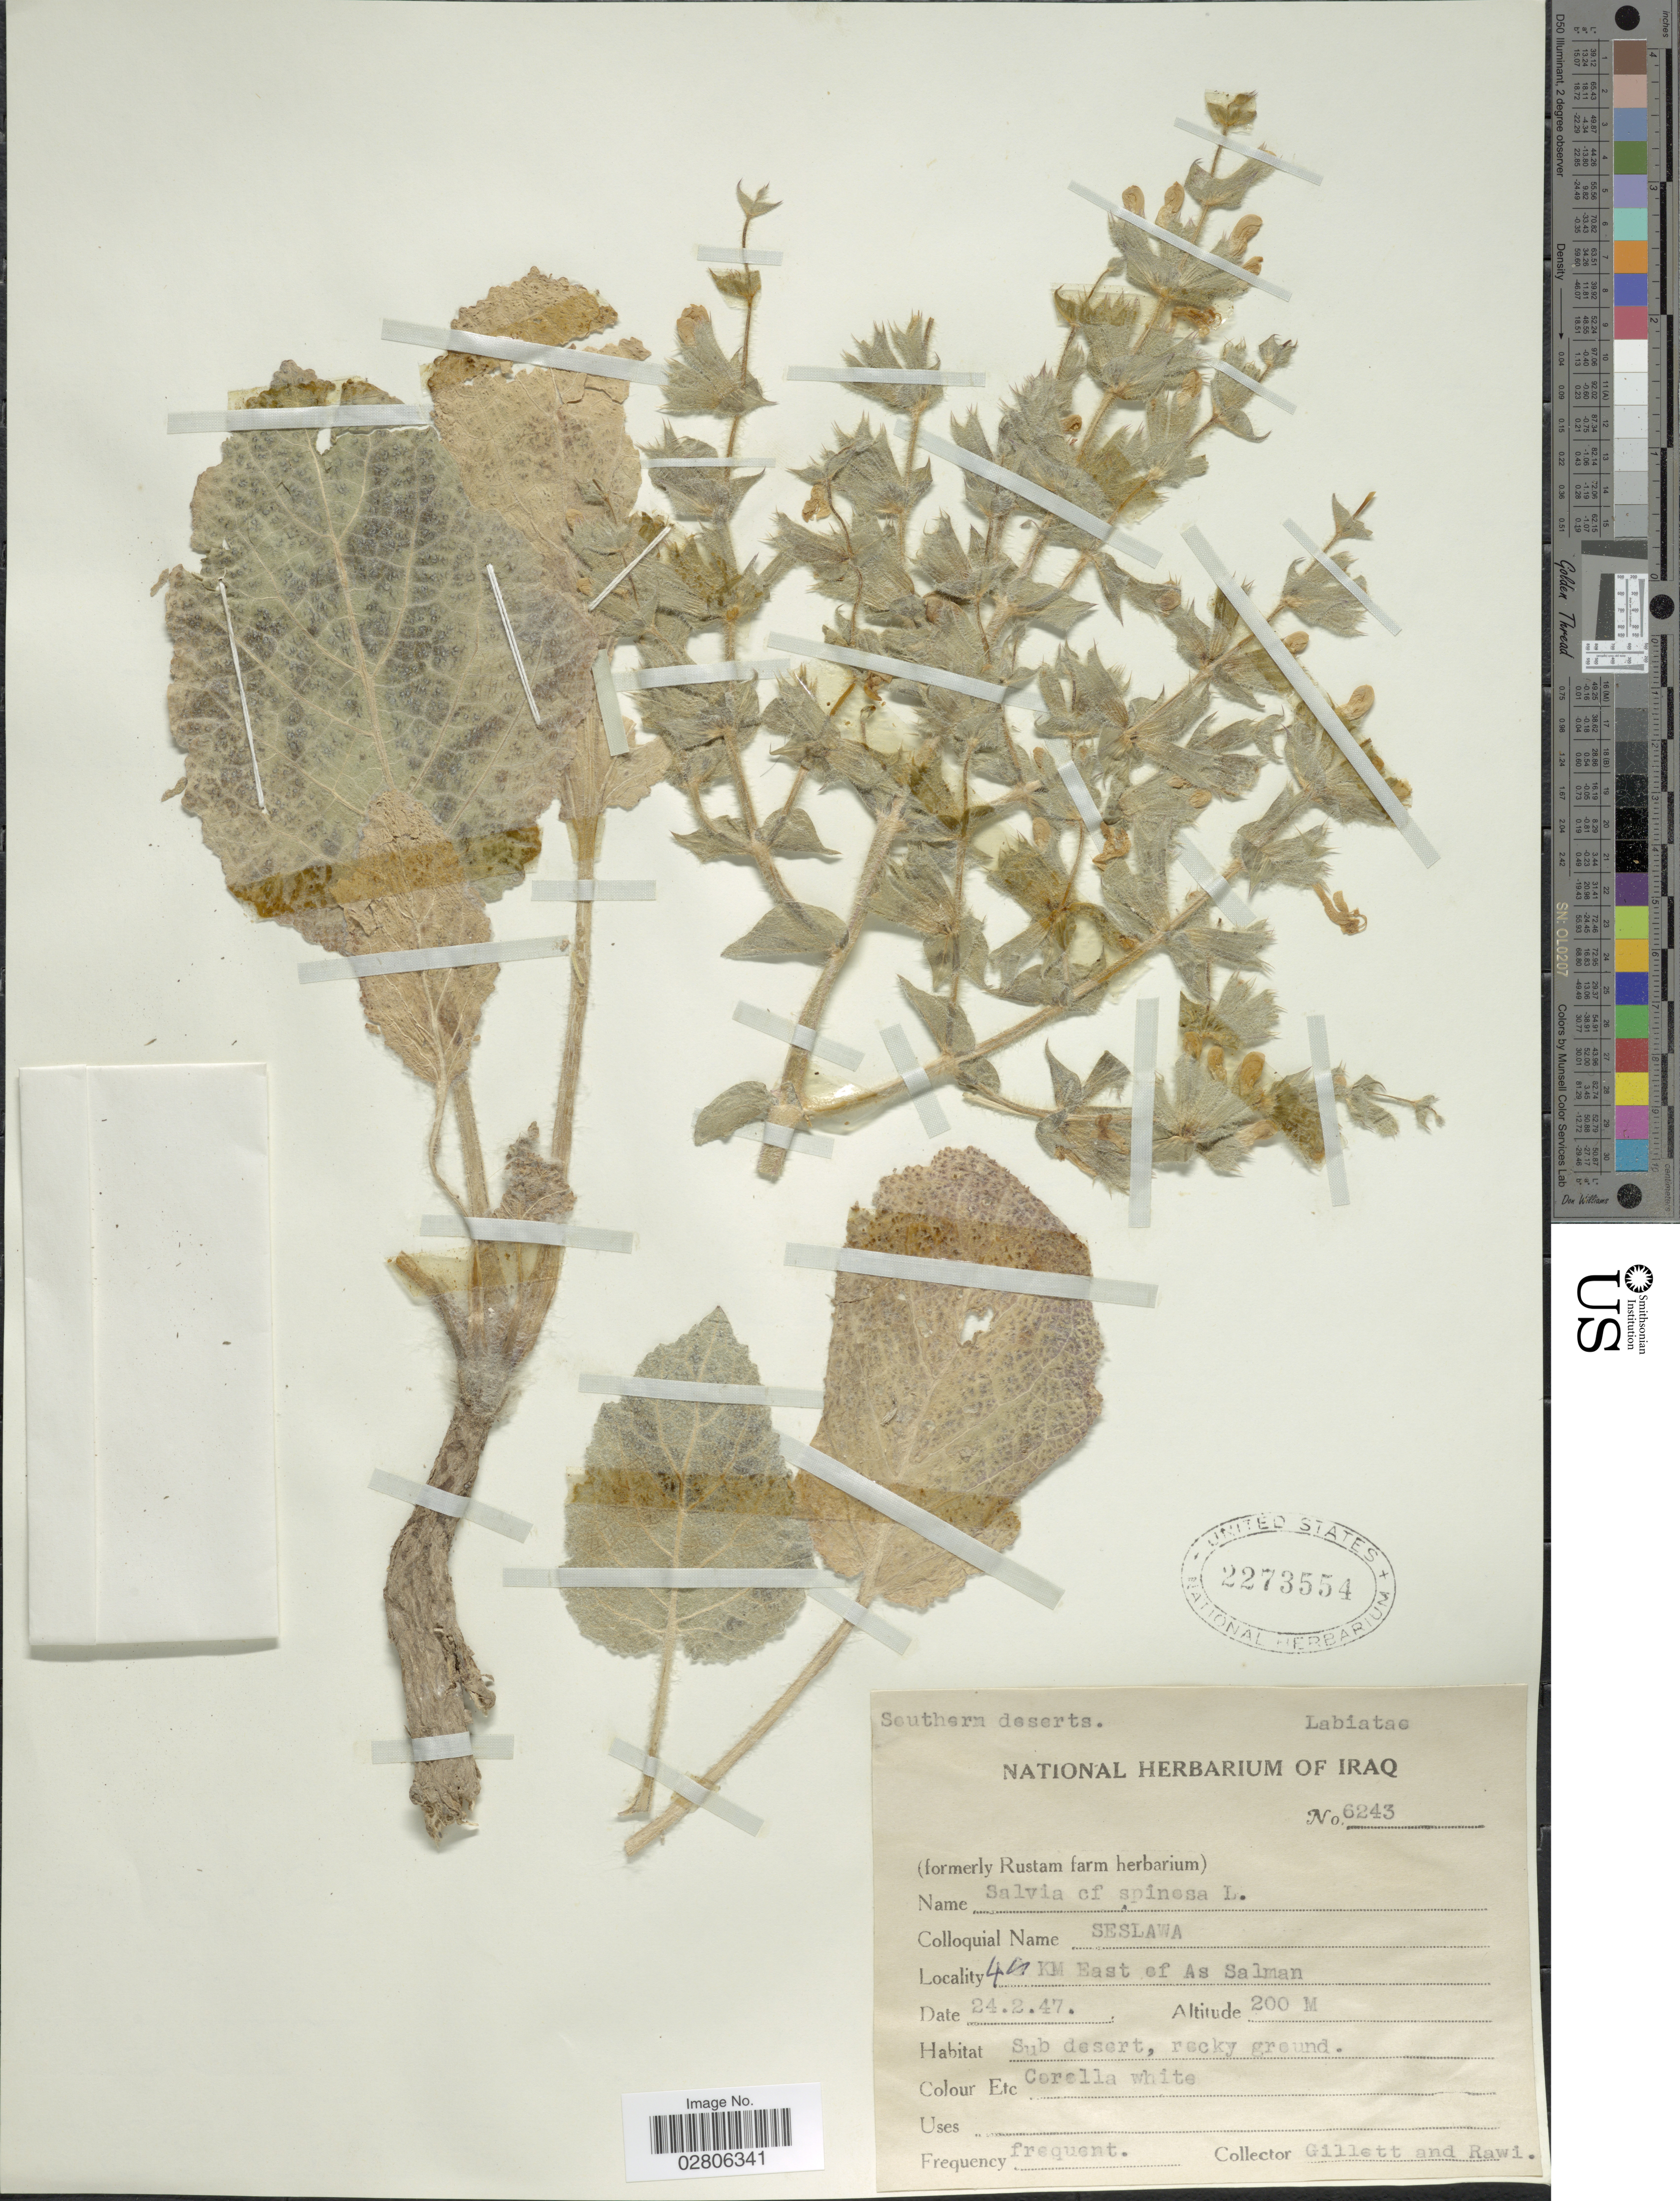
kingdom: Plantae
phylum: Tracheophyta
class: Magnoliopsida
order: Lamiales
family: Lamiaceae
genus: Salvia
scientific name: Salvia spinosa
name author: L.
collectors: Gillett, -- & -. Rawi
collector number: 6243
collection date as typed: Transcribed d/m/y: 24/2/47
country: Iraq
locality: Southern deserts, 4 N KM East of As Salman.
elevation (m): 200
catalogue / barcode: US 2273554